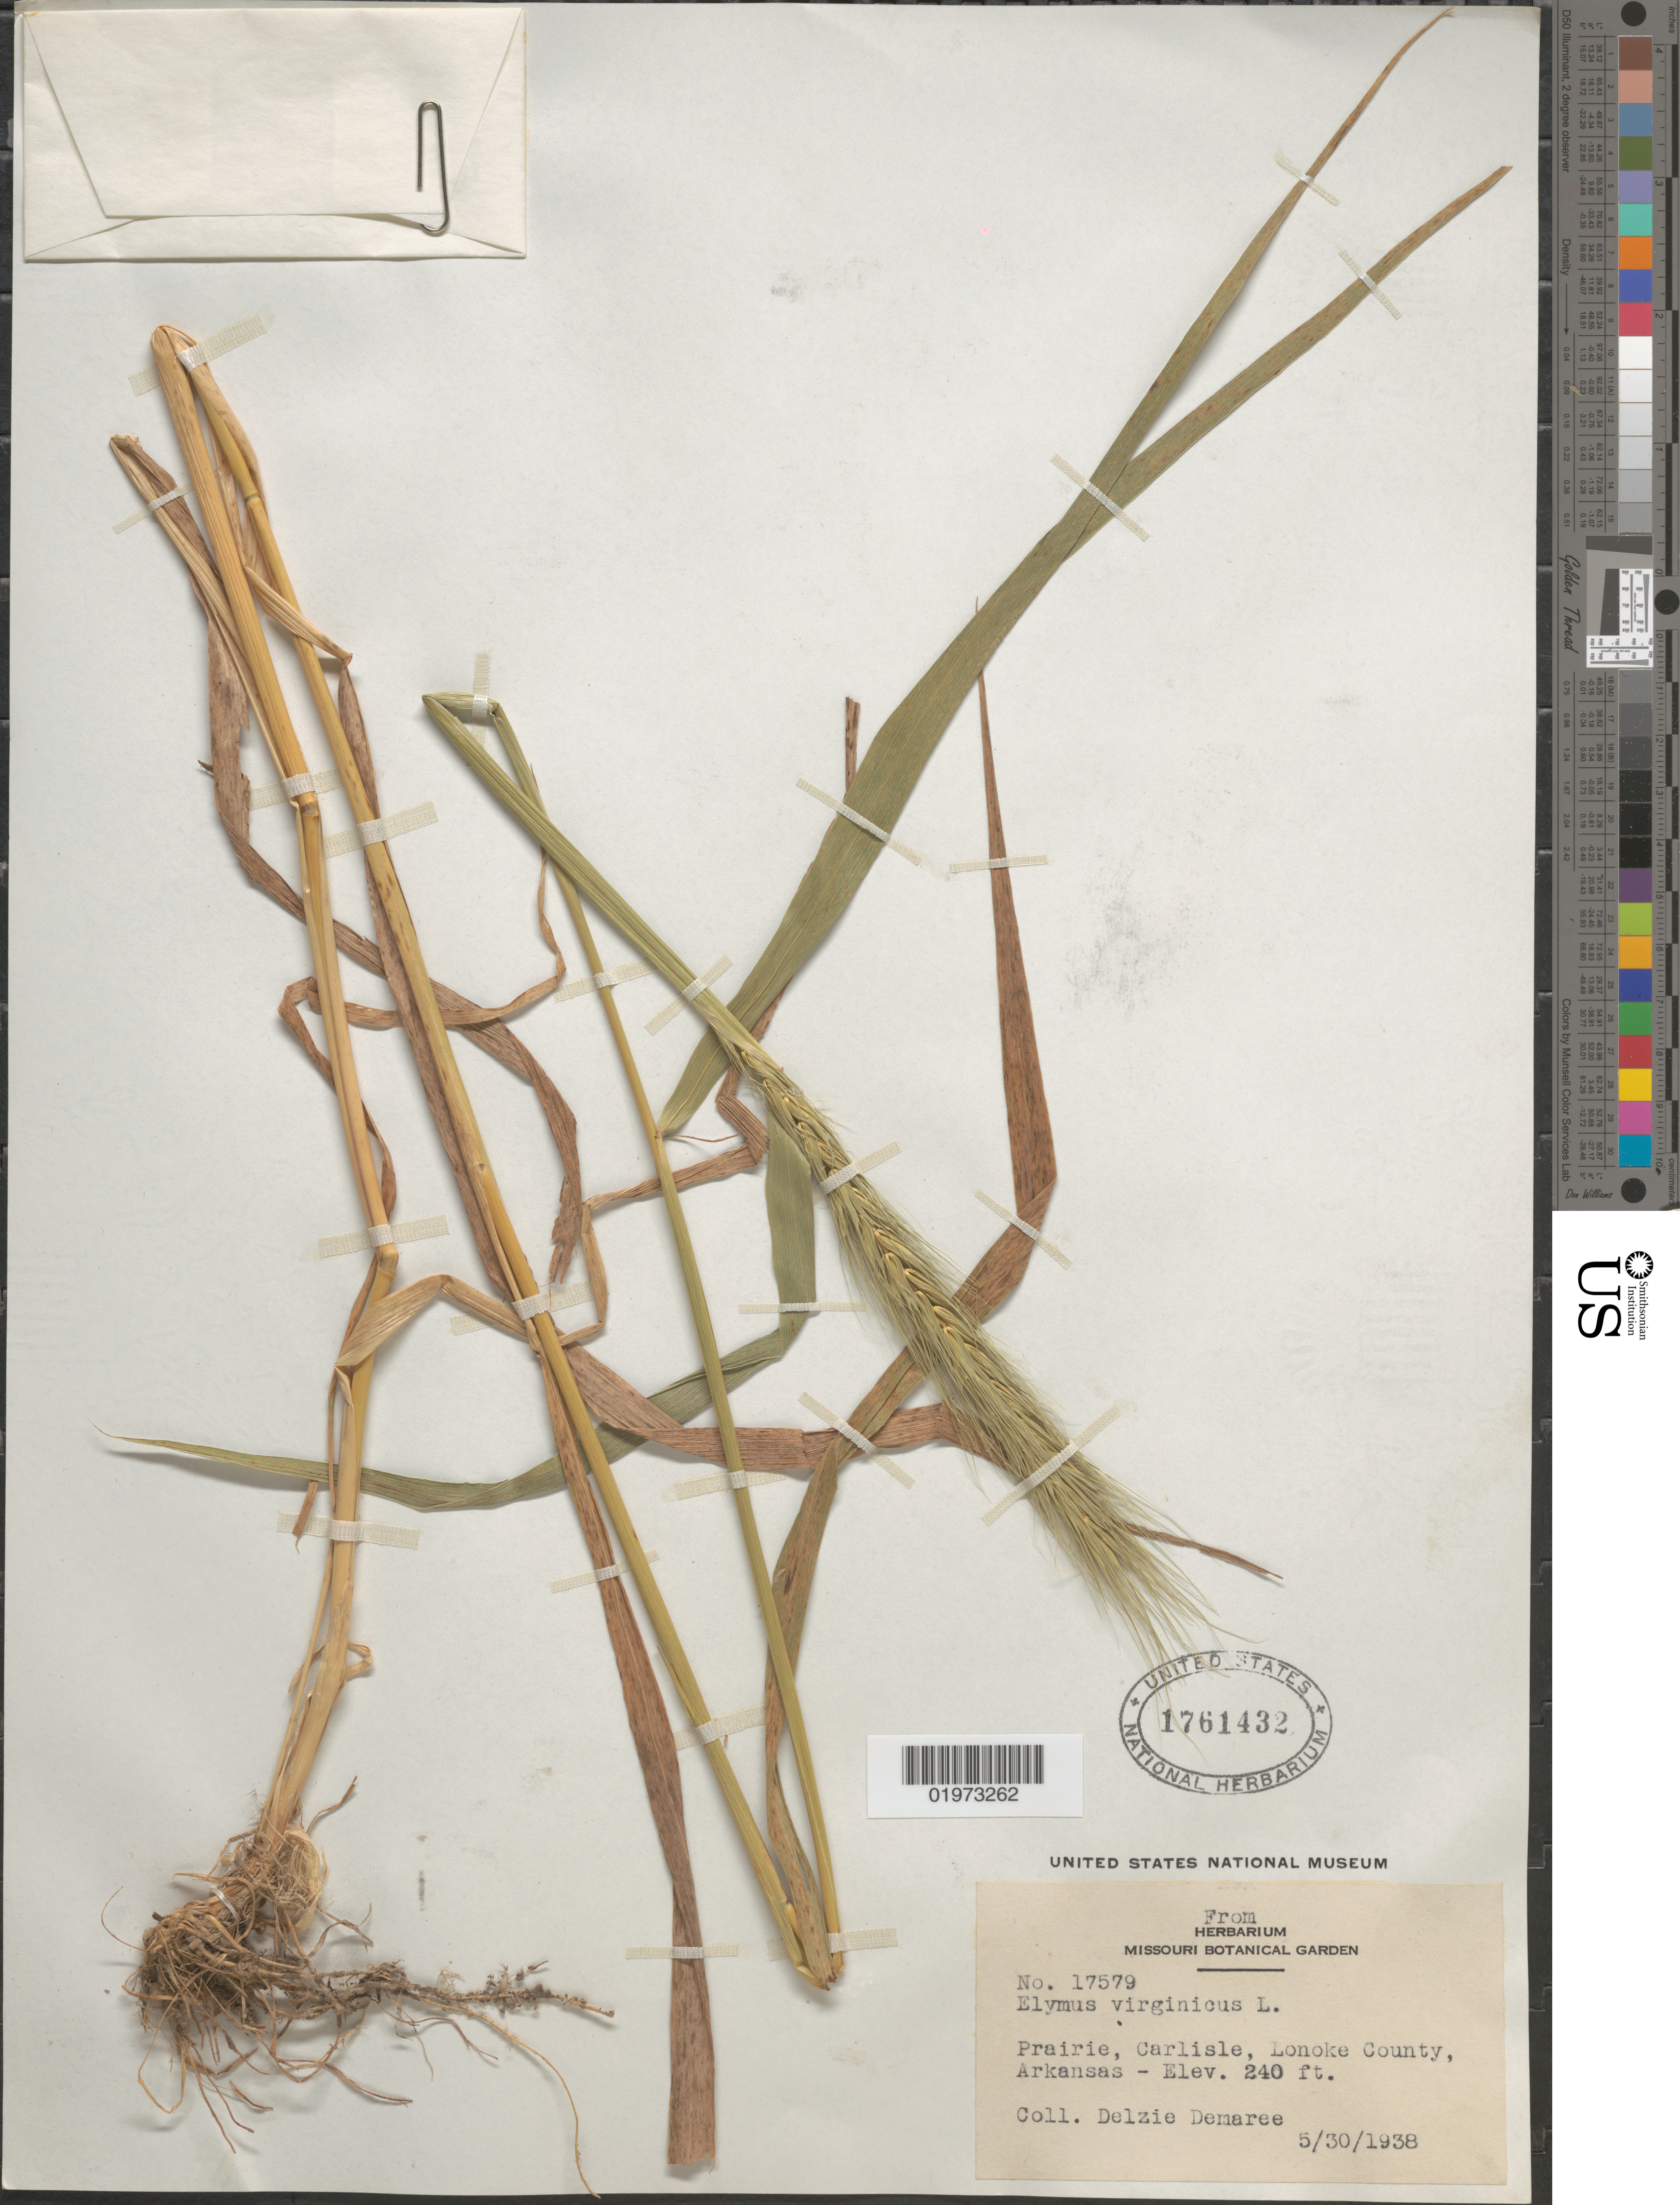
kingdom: Plantae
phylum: Tracheophyta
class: Liliopsida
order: Poales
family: Poaceae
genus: Elymus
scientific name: Elymus virginicus var. virginicus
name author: L.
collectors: D. Demaree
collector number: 17579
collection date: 1938-05-30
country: United States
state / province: Arkansas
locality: Prairie, Carlisle, Lonoke County.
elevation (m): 73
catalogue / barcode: US 1761432